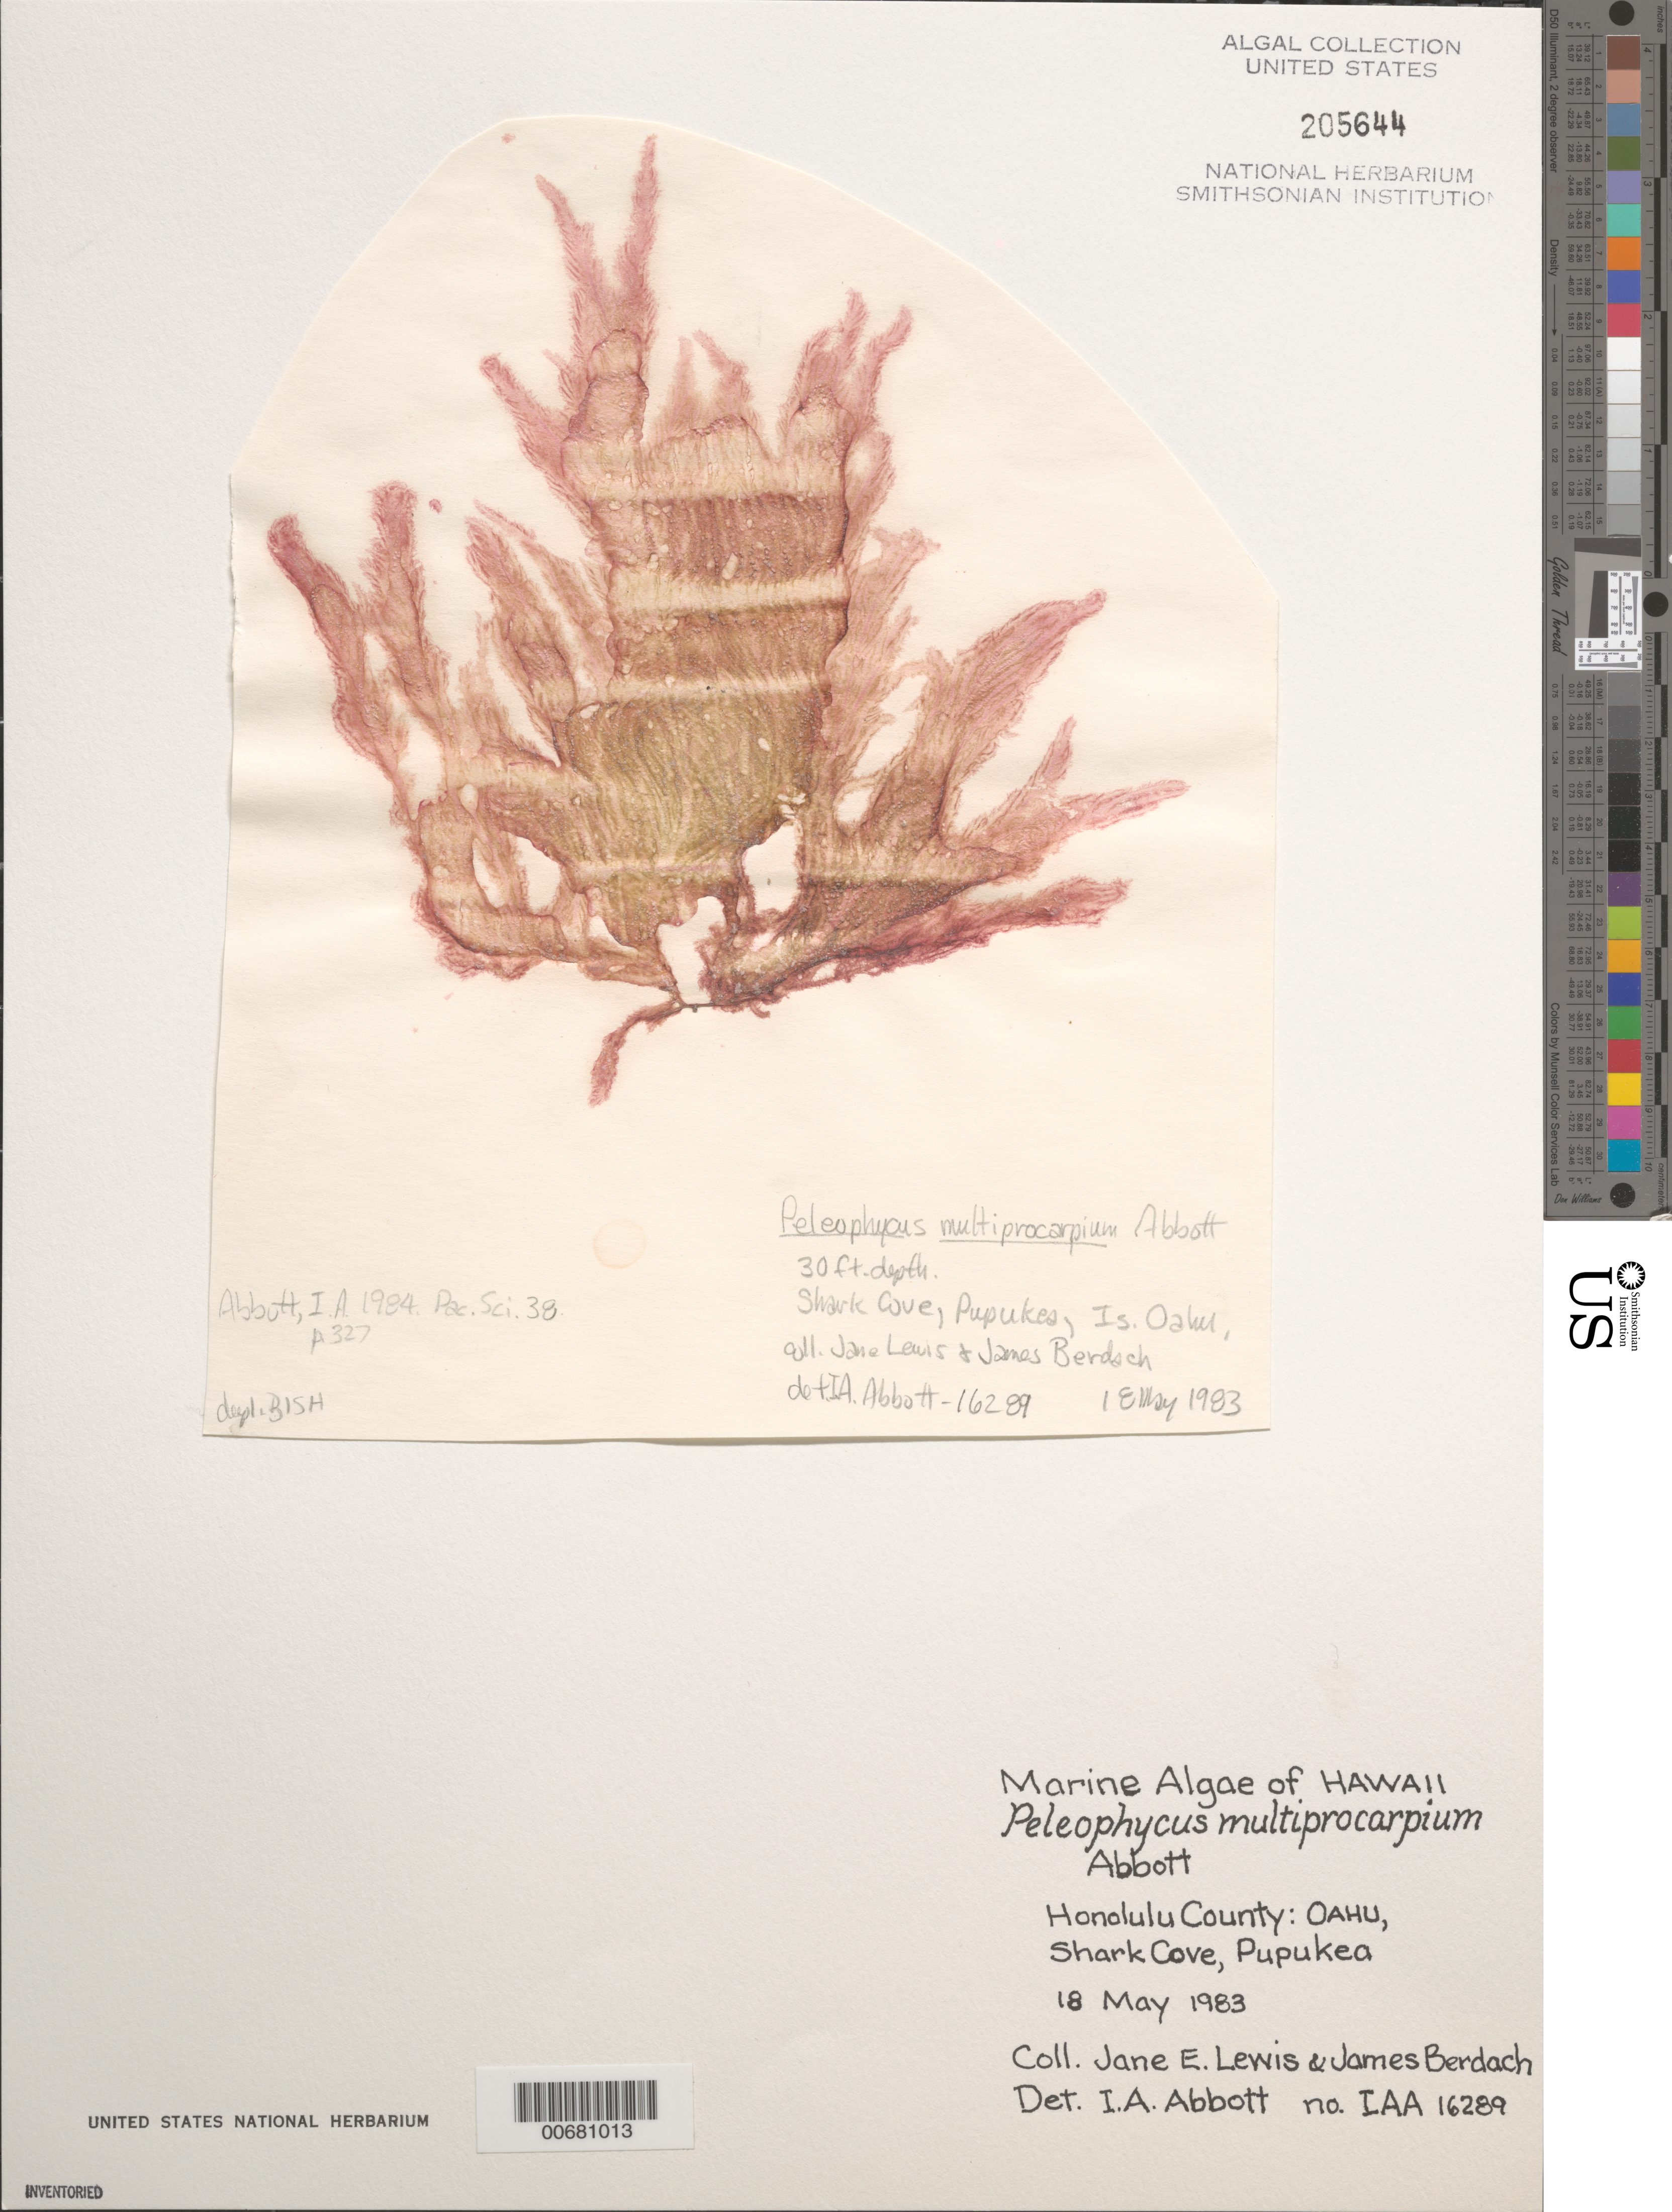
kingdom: Plantae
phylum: Rhodophyta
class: Florideophyceae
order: Gigartinales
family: Gloiosiphoniaceae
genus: Peleophycus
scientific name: Peleophycus multiprocarpius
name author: I.A. Abbott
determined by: Abbott, Isabella A.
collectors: J. Lewis & J. Berdach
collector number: IAA 16289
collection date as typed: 18 May 1983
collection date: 1983-05-18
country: United States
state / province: Hawaii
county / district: Honolulu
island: Oahu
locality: Shark Cove, Pupukea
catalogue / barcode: US 205644